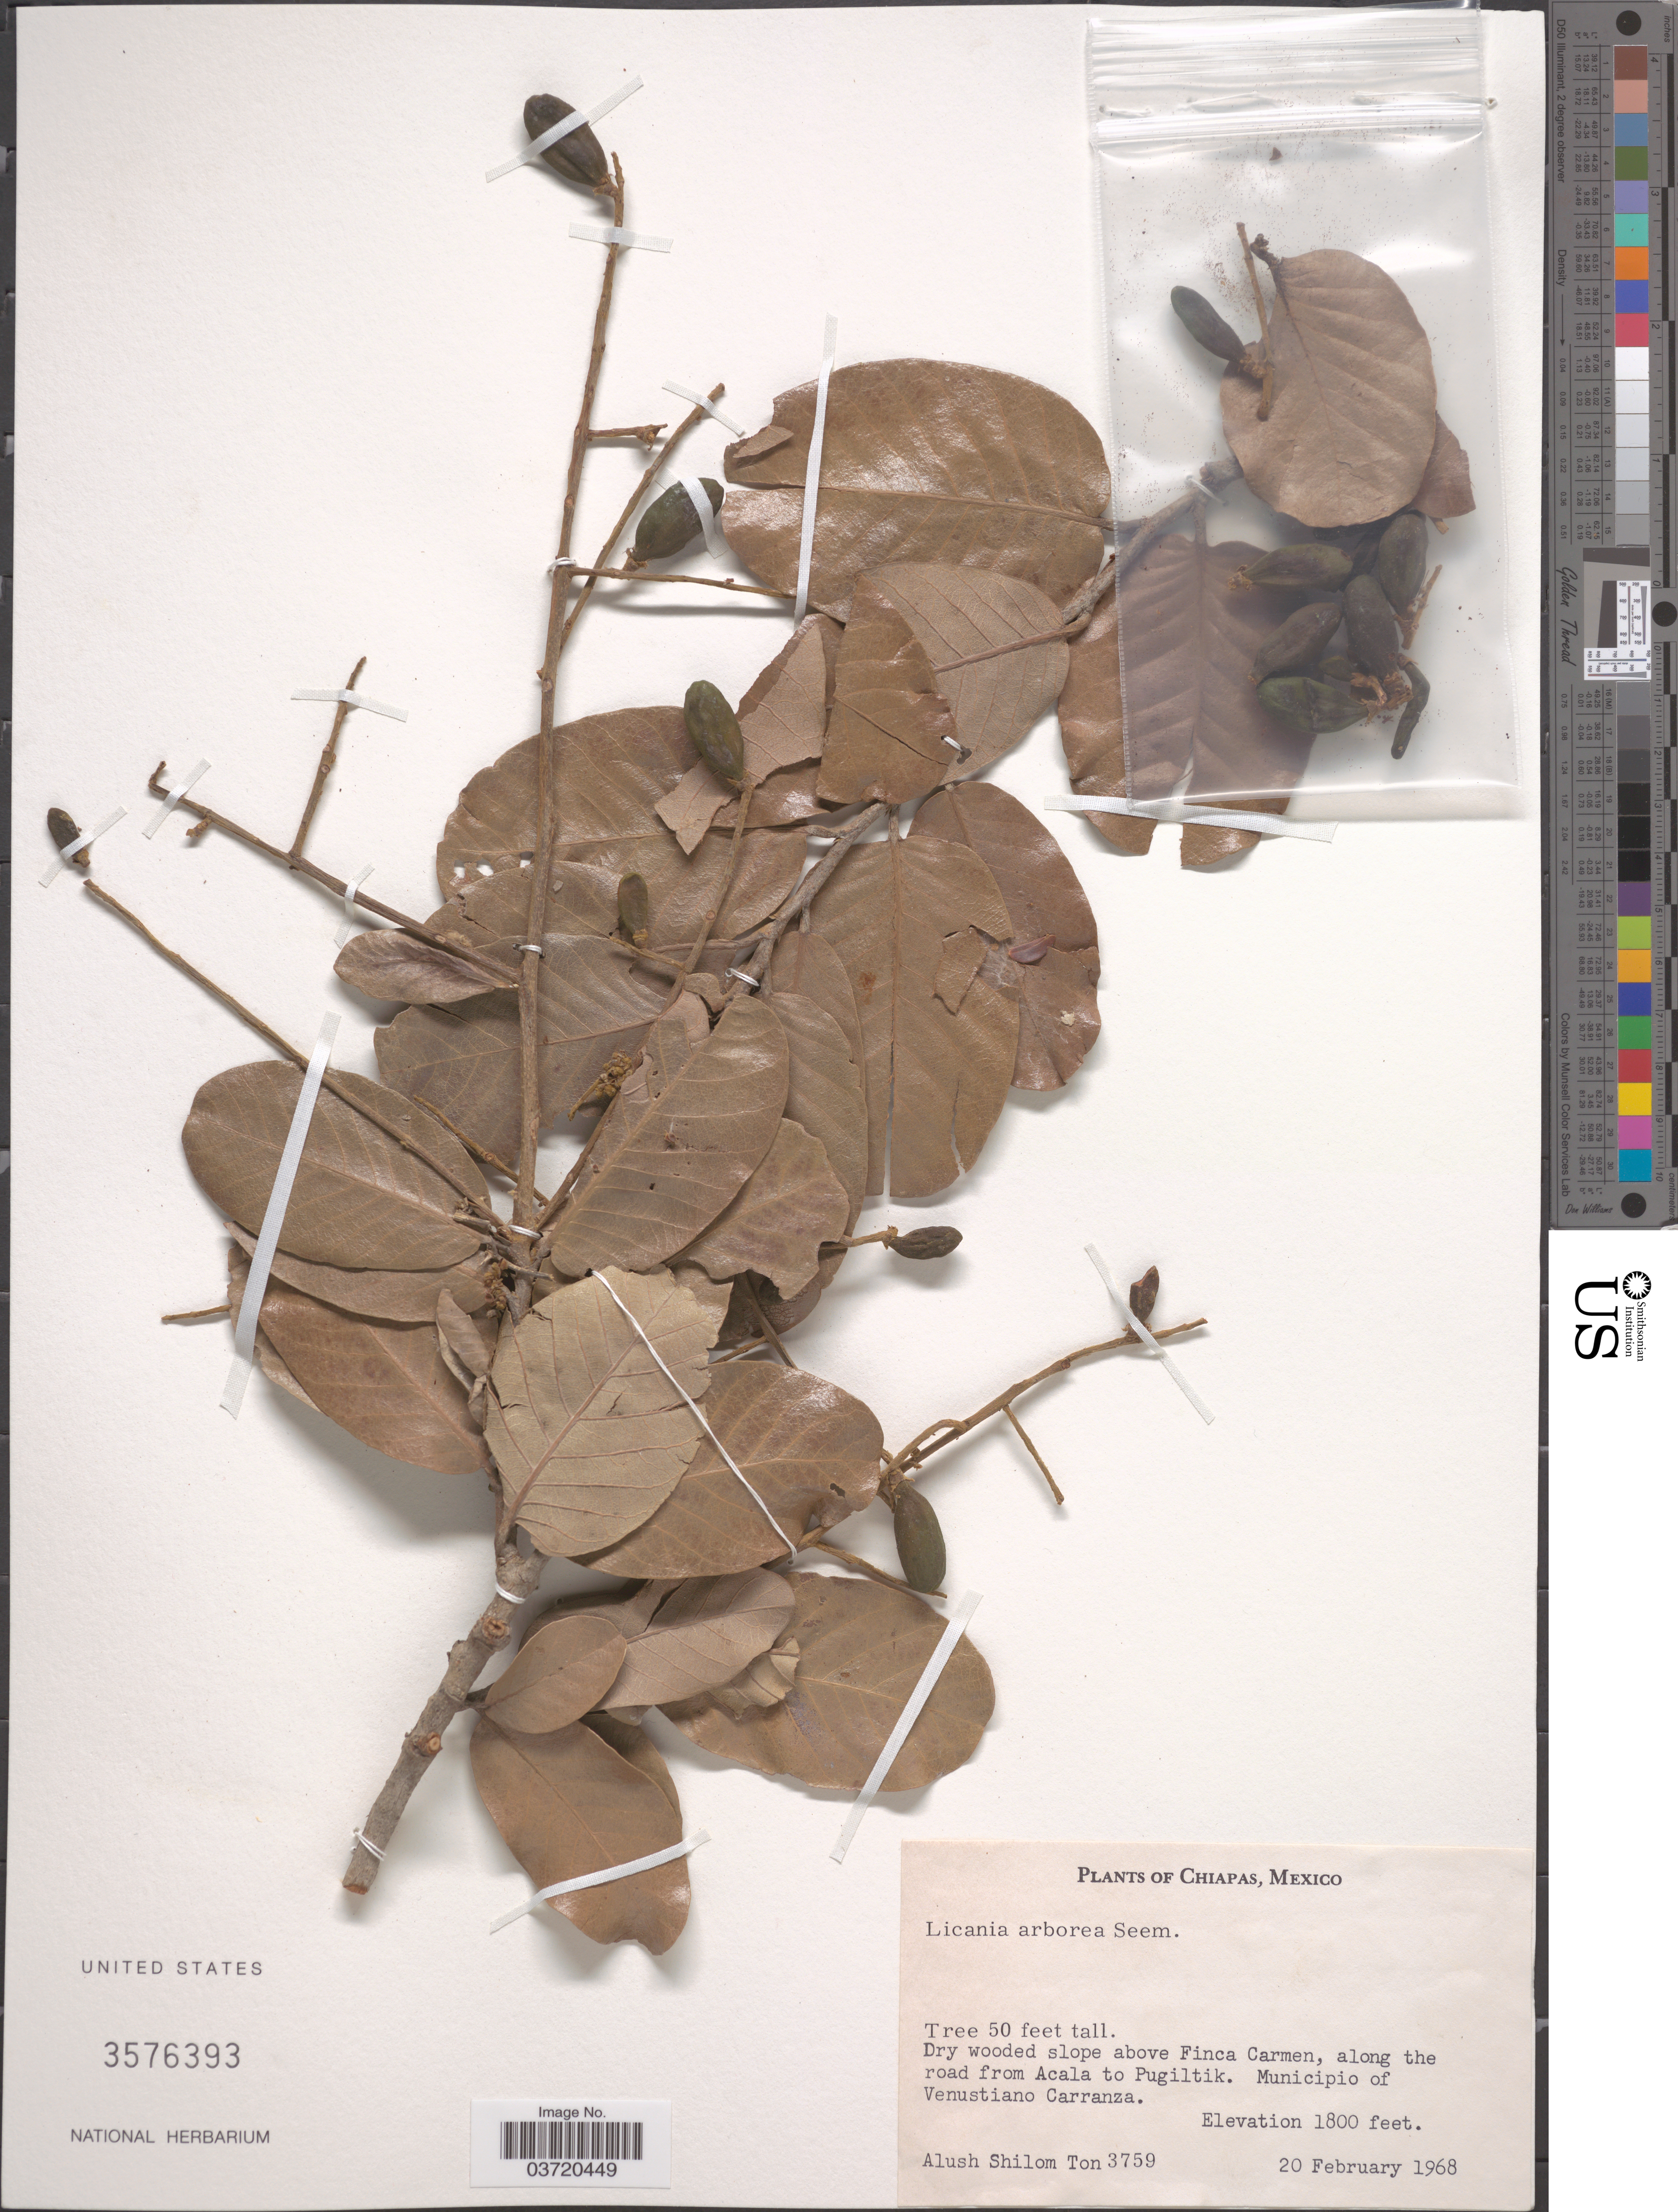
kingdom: Plantae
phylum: Tracheophyta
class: Magnoliopsida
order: Malpighiales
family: Chrysobalanaceae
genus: Microdesmia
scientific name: Microdesmia arborea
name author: (Seem.) Sothers & Prance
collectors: A. S. Ton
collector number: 3759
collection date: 1968-02-20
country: Mexico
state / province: Chiapas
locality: Above Finca Carmen, along the road from Acala to Pugiltik. Municipio of Venustiano Carranza.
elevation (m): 549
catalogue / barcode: US 3576393